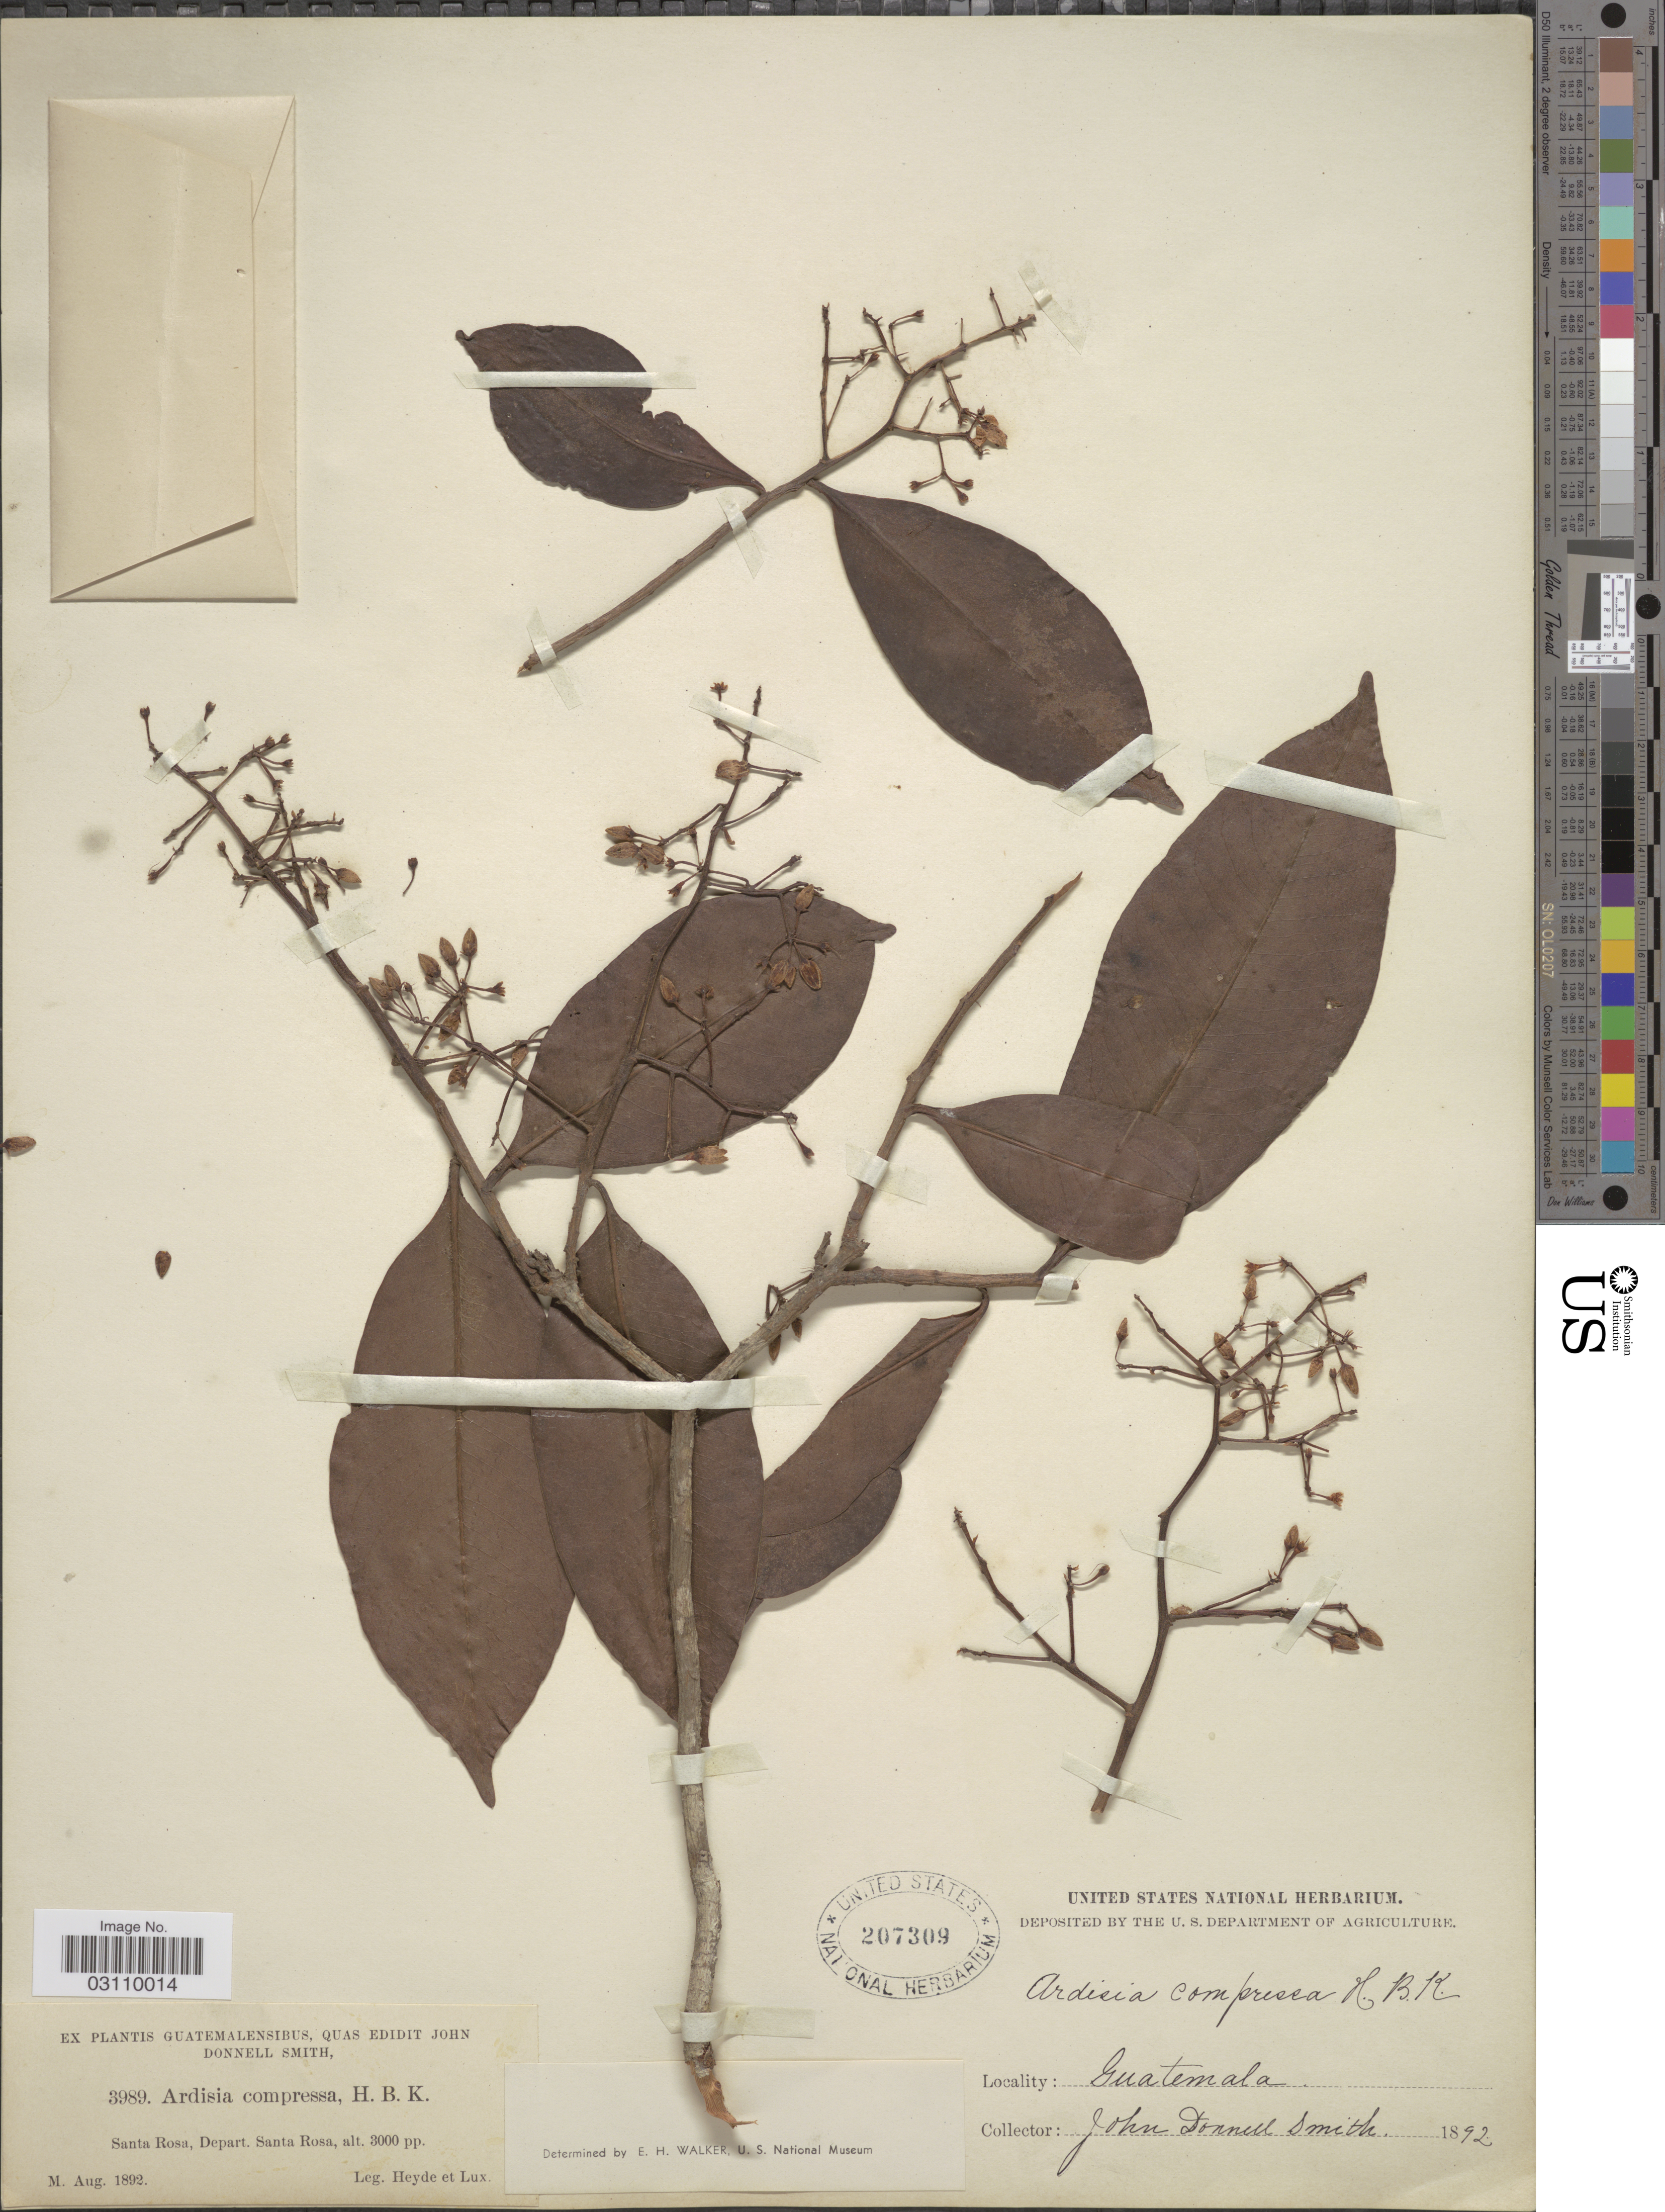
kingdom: Plantae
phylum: Tracheophyta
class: Magnoliopsida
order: Ericales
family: Primulaceae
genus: Ardisia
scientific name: Ardisia compressa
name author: Kunth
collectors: Heyde & Lux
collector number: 3989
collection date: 1892-08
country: Guatemala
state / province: Santa Rosa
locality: Depart. Santa Rosa.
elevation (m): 914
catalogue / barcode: US 207309